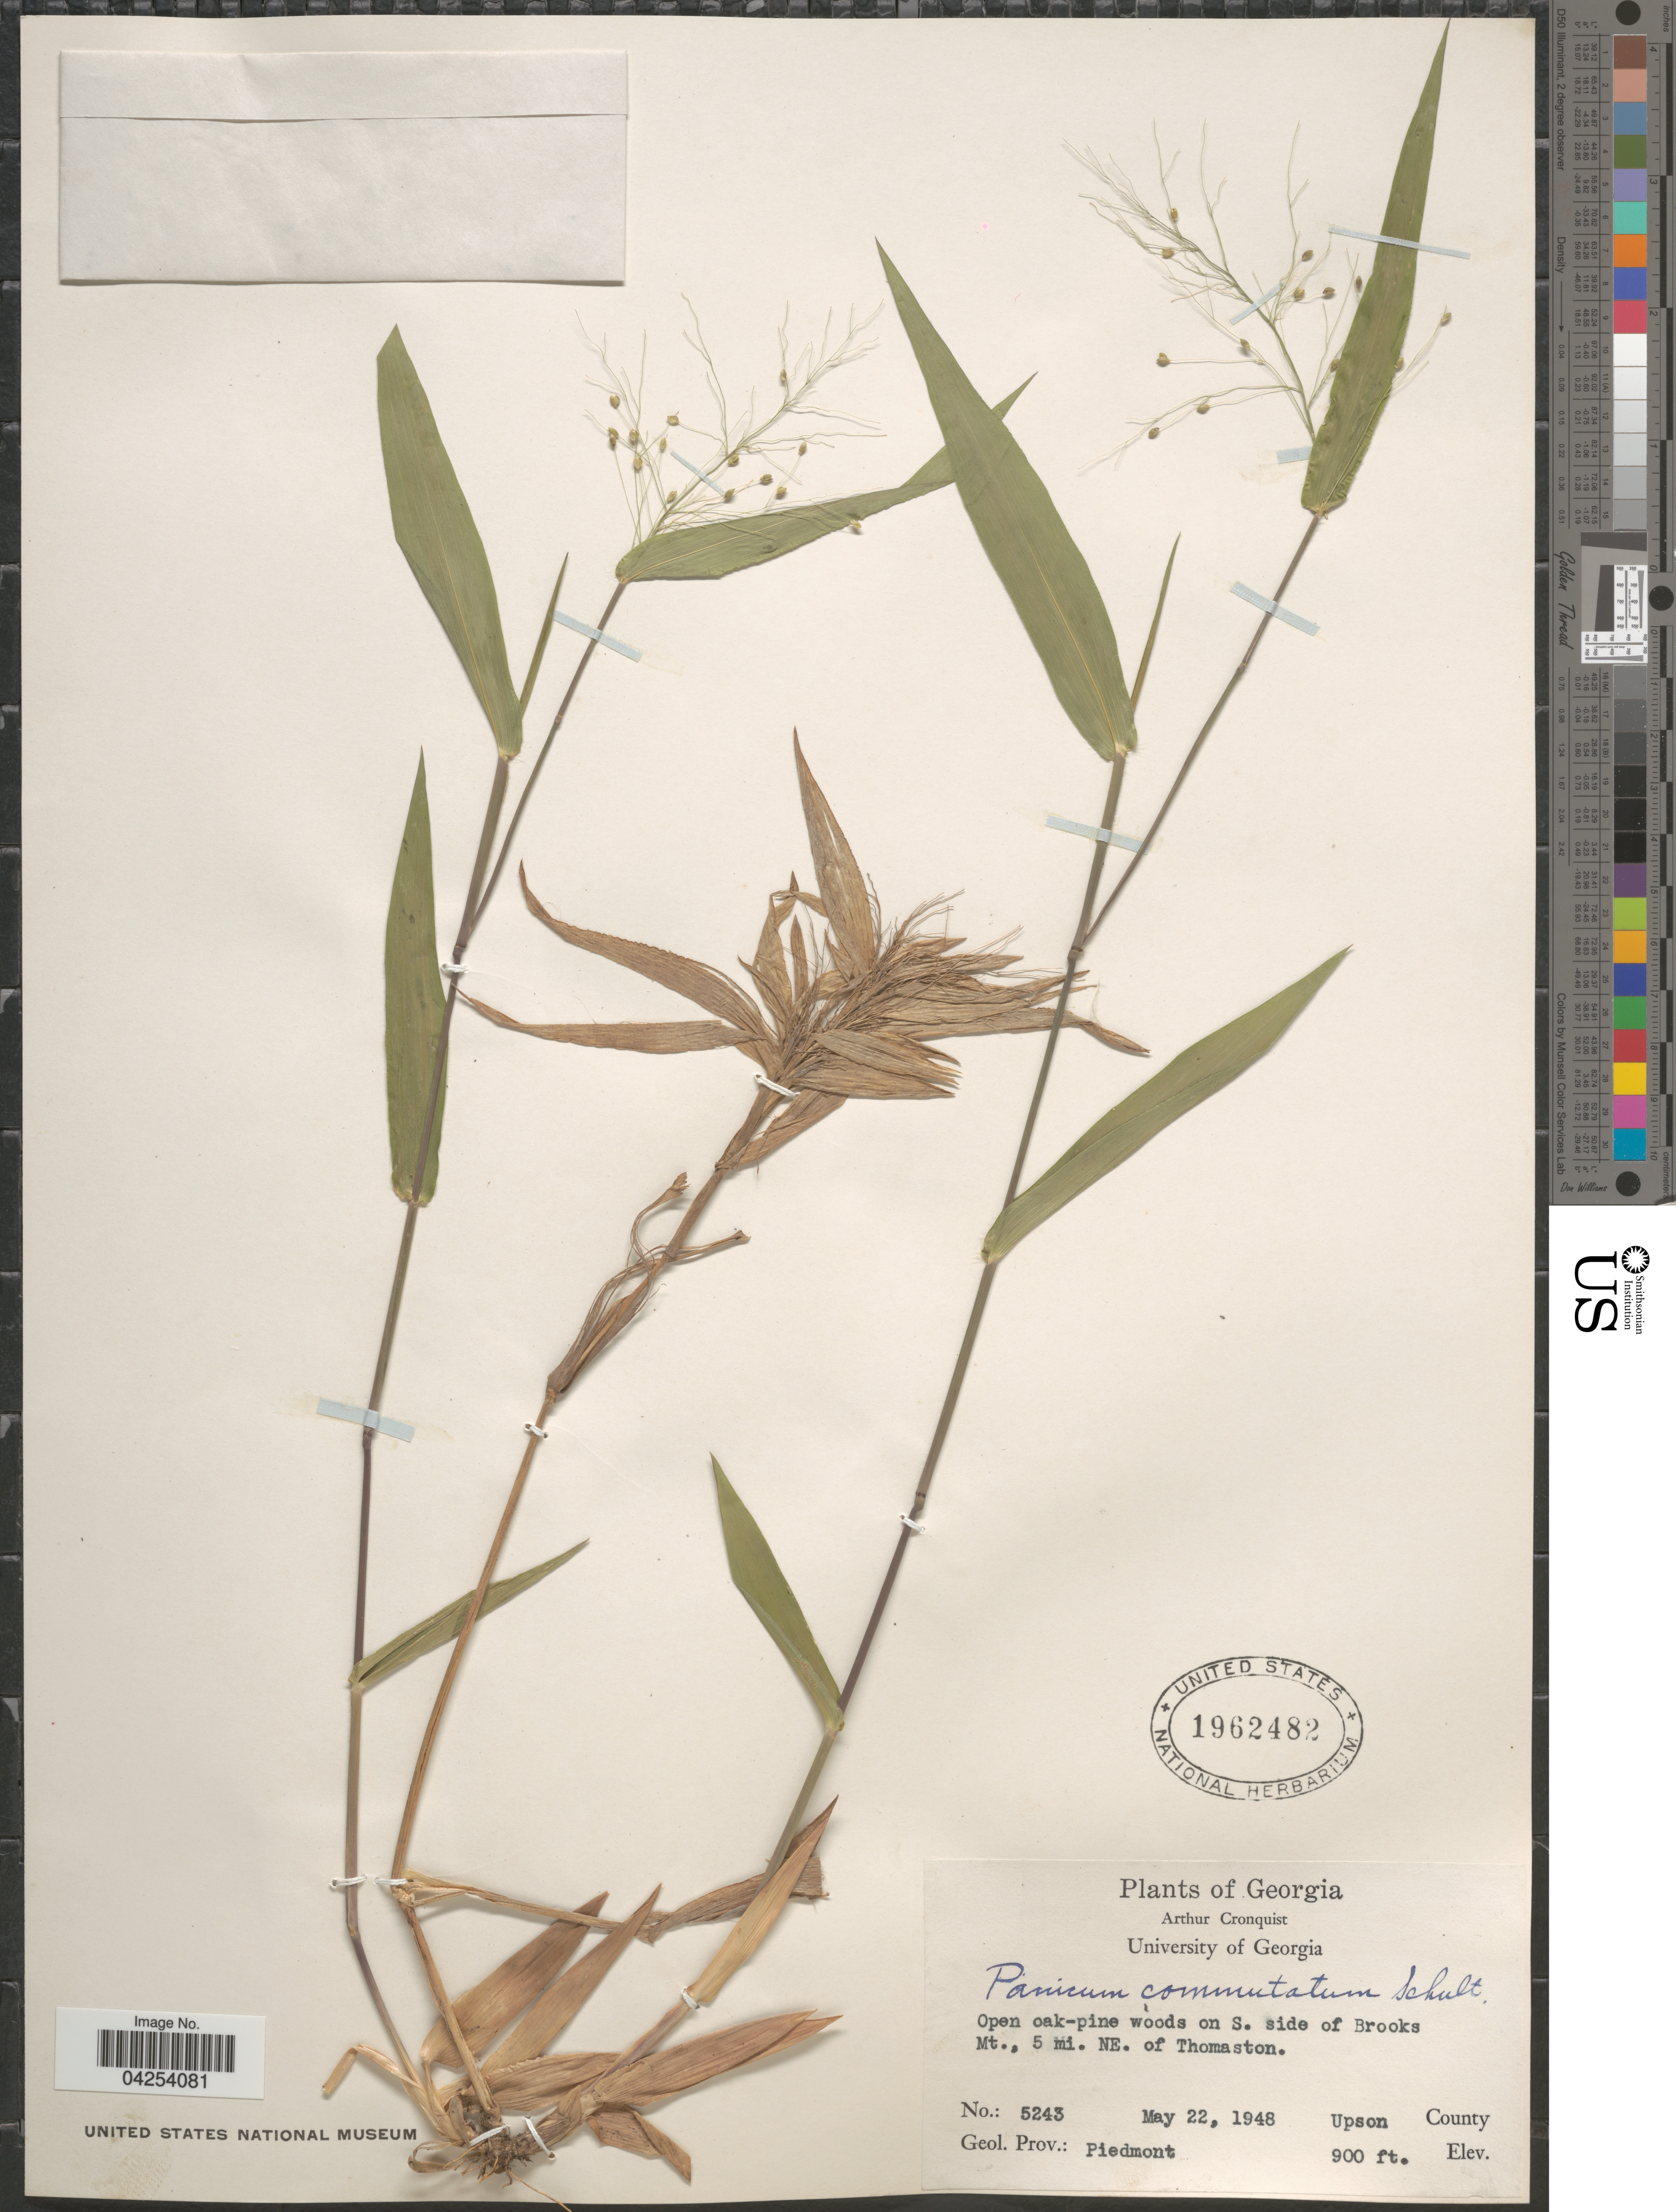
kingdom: Plantae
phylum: Tracheophyta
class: Liliopsida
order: Poales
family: Poaceae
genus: Dichanthelium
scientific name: Dichanthelium commutatum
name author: (Schult.) Gould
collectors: A. J. Cronquist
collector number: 5243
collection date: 1948-05-22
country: United States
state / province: Georgia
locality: Open oak-pine woods on S. side of Brooks Mt., 5 mi. NE. of Thomaston. Upson County. Geol. Prov.: Piedmont.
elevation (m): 274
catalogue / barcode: US 1962482